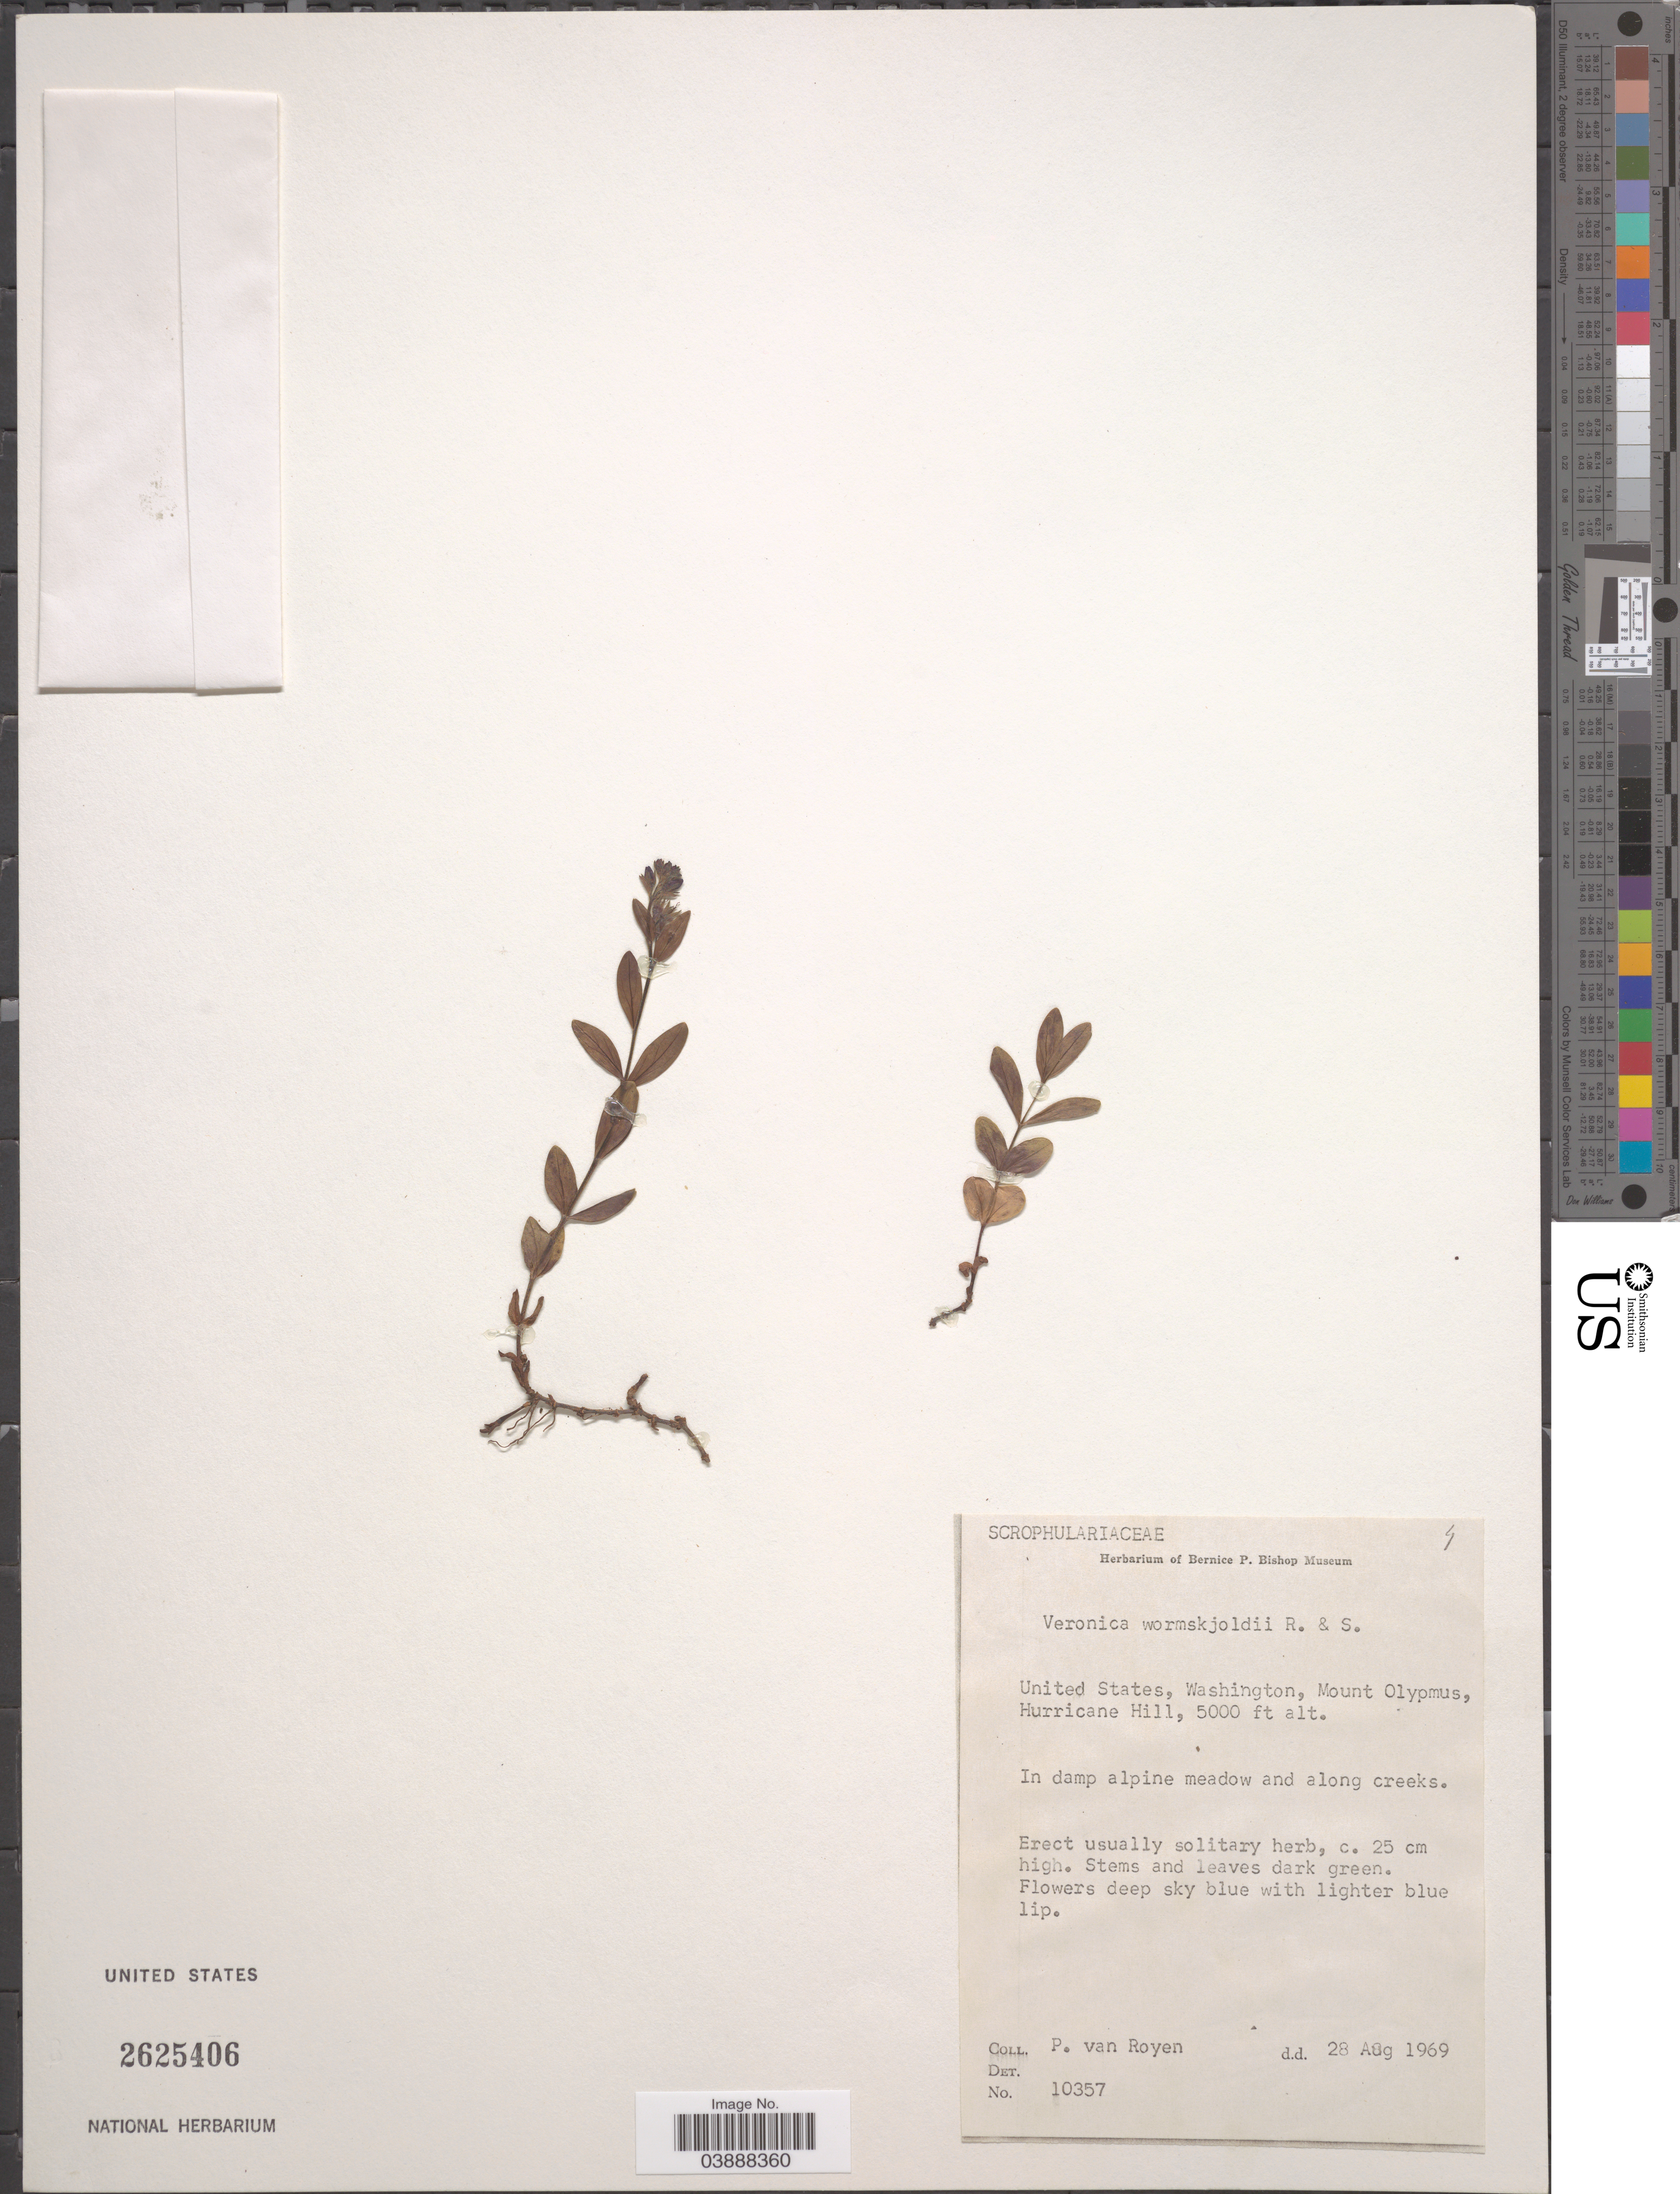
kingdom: Plantae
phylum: Tracheophyta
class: Magnoliopsida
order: Lamiales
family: Plantaginaceae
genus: Veronica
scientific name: Veronica wormskjoldii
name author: Roem. & Schult.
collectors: P. van Royen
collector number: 10357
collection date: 1969-08-28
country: United States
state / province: Washington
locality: Mount Olypmus, Hurricane Hill.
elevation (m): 1524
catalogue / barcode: US 2625406